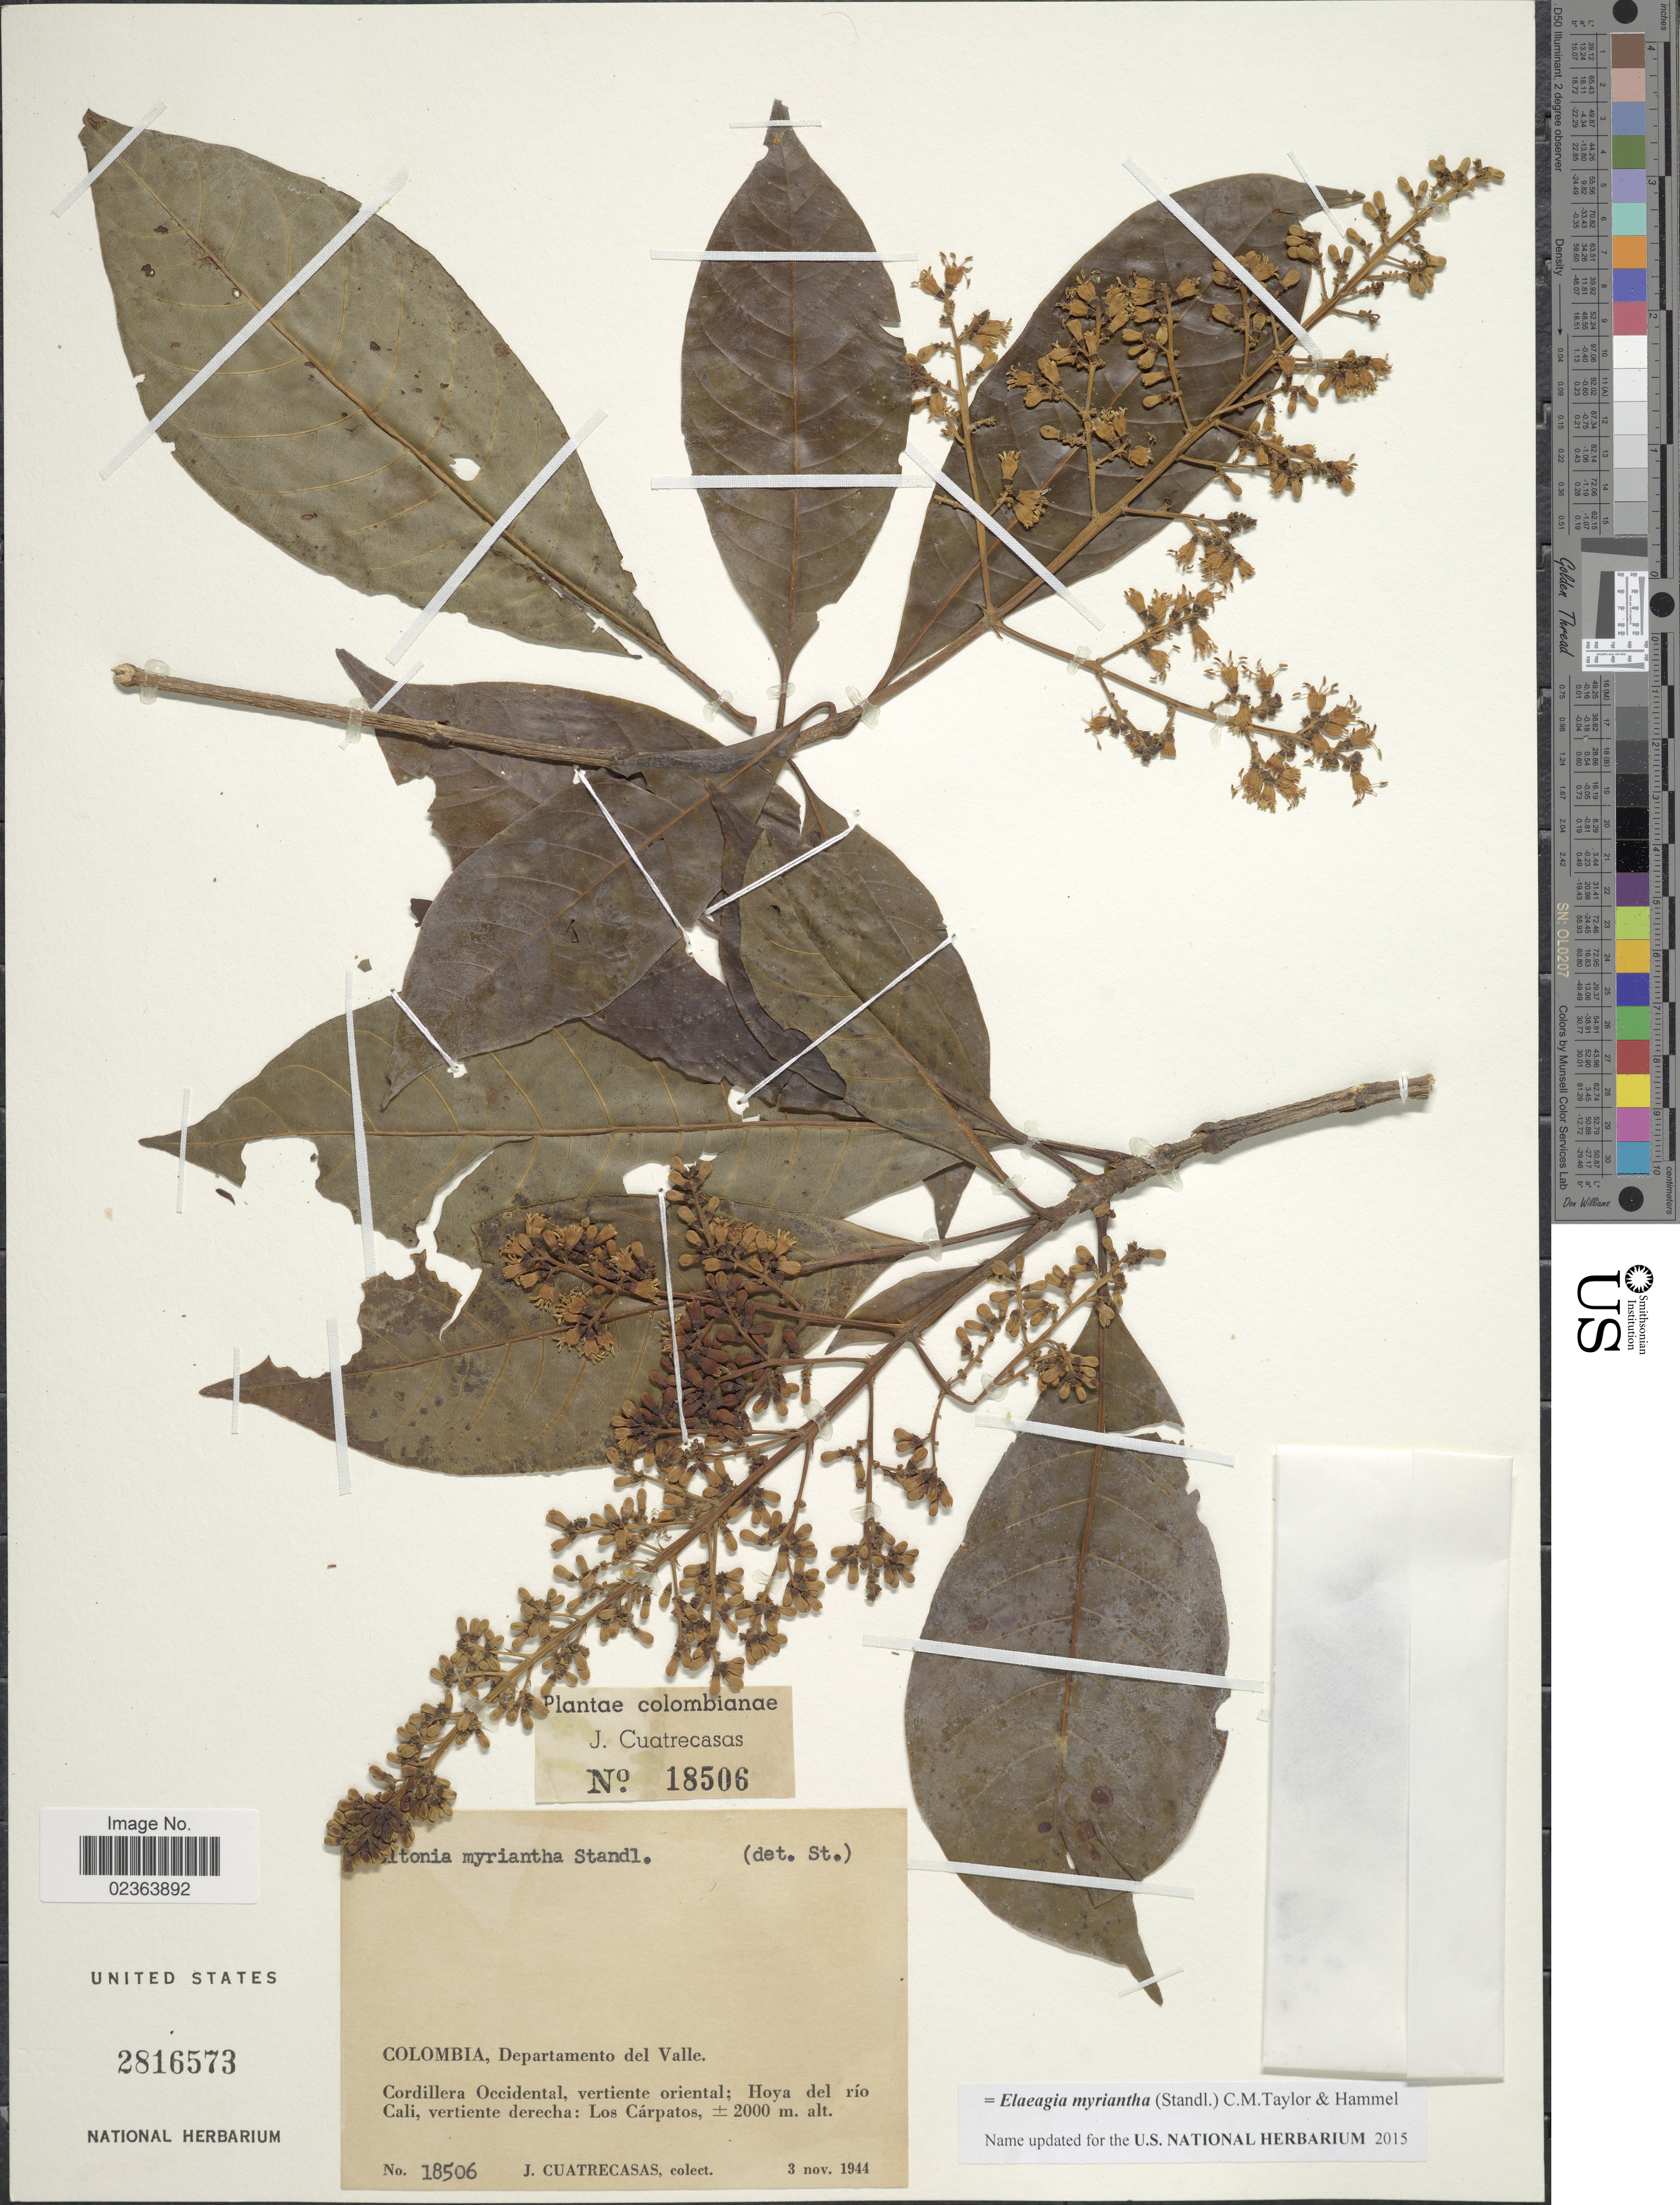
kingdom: Plantae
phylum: Tracheophyta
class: Magnoliopsida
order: Gentianales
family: Rubiaceae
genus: Elaeagia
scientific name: Elaeagia myriantha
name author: (Standl.) C.M. Taylor & Hammel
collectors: J. Cuatrecasas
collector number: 18506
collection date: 1944-11-03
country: Colombia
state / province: Valle del Cauca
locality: Colombia, Departamento del Valle, Cordillera Occidental, vertiente oriental: Hoya del rio Cali, vertiente derecha: Los Carpatos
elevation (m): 2000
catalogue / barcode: US 2816573